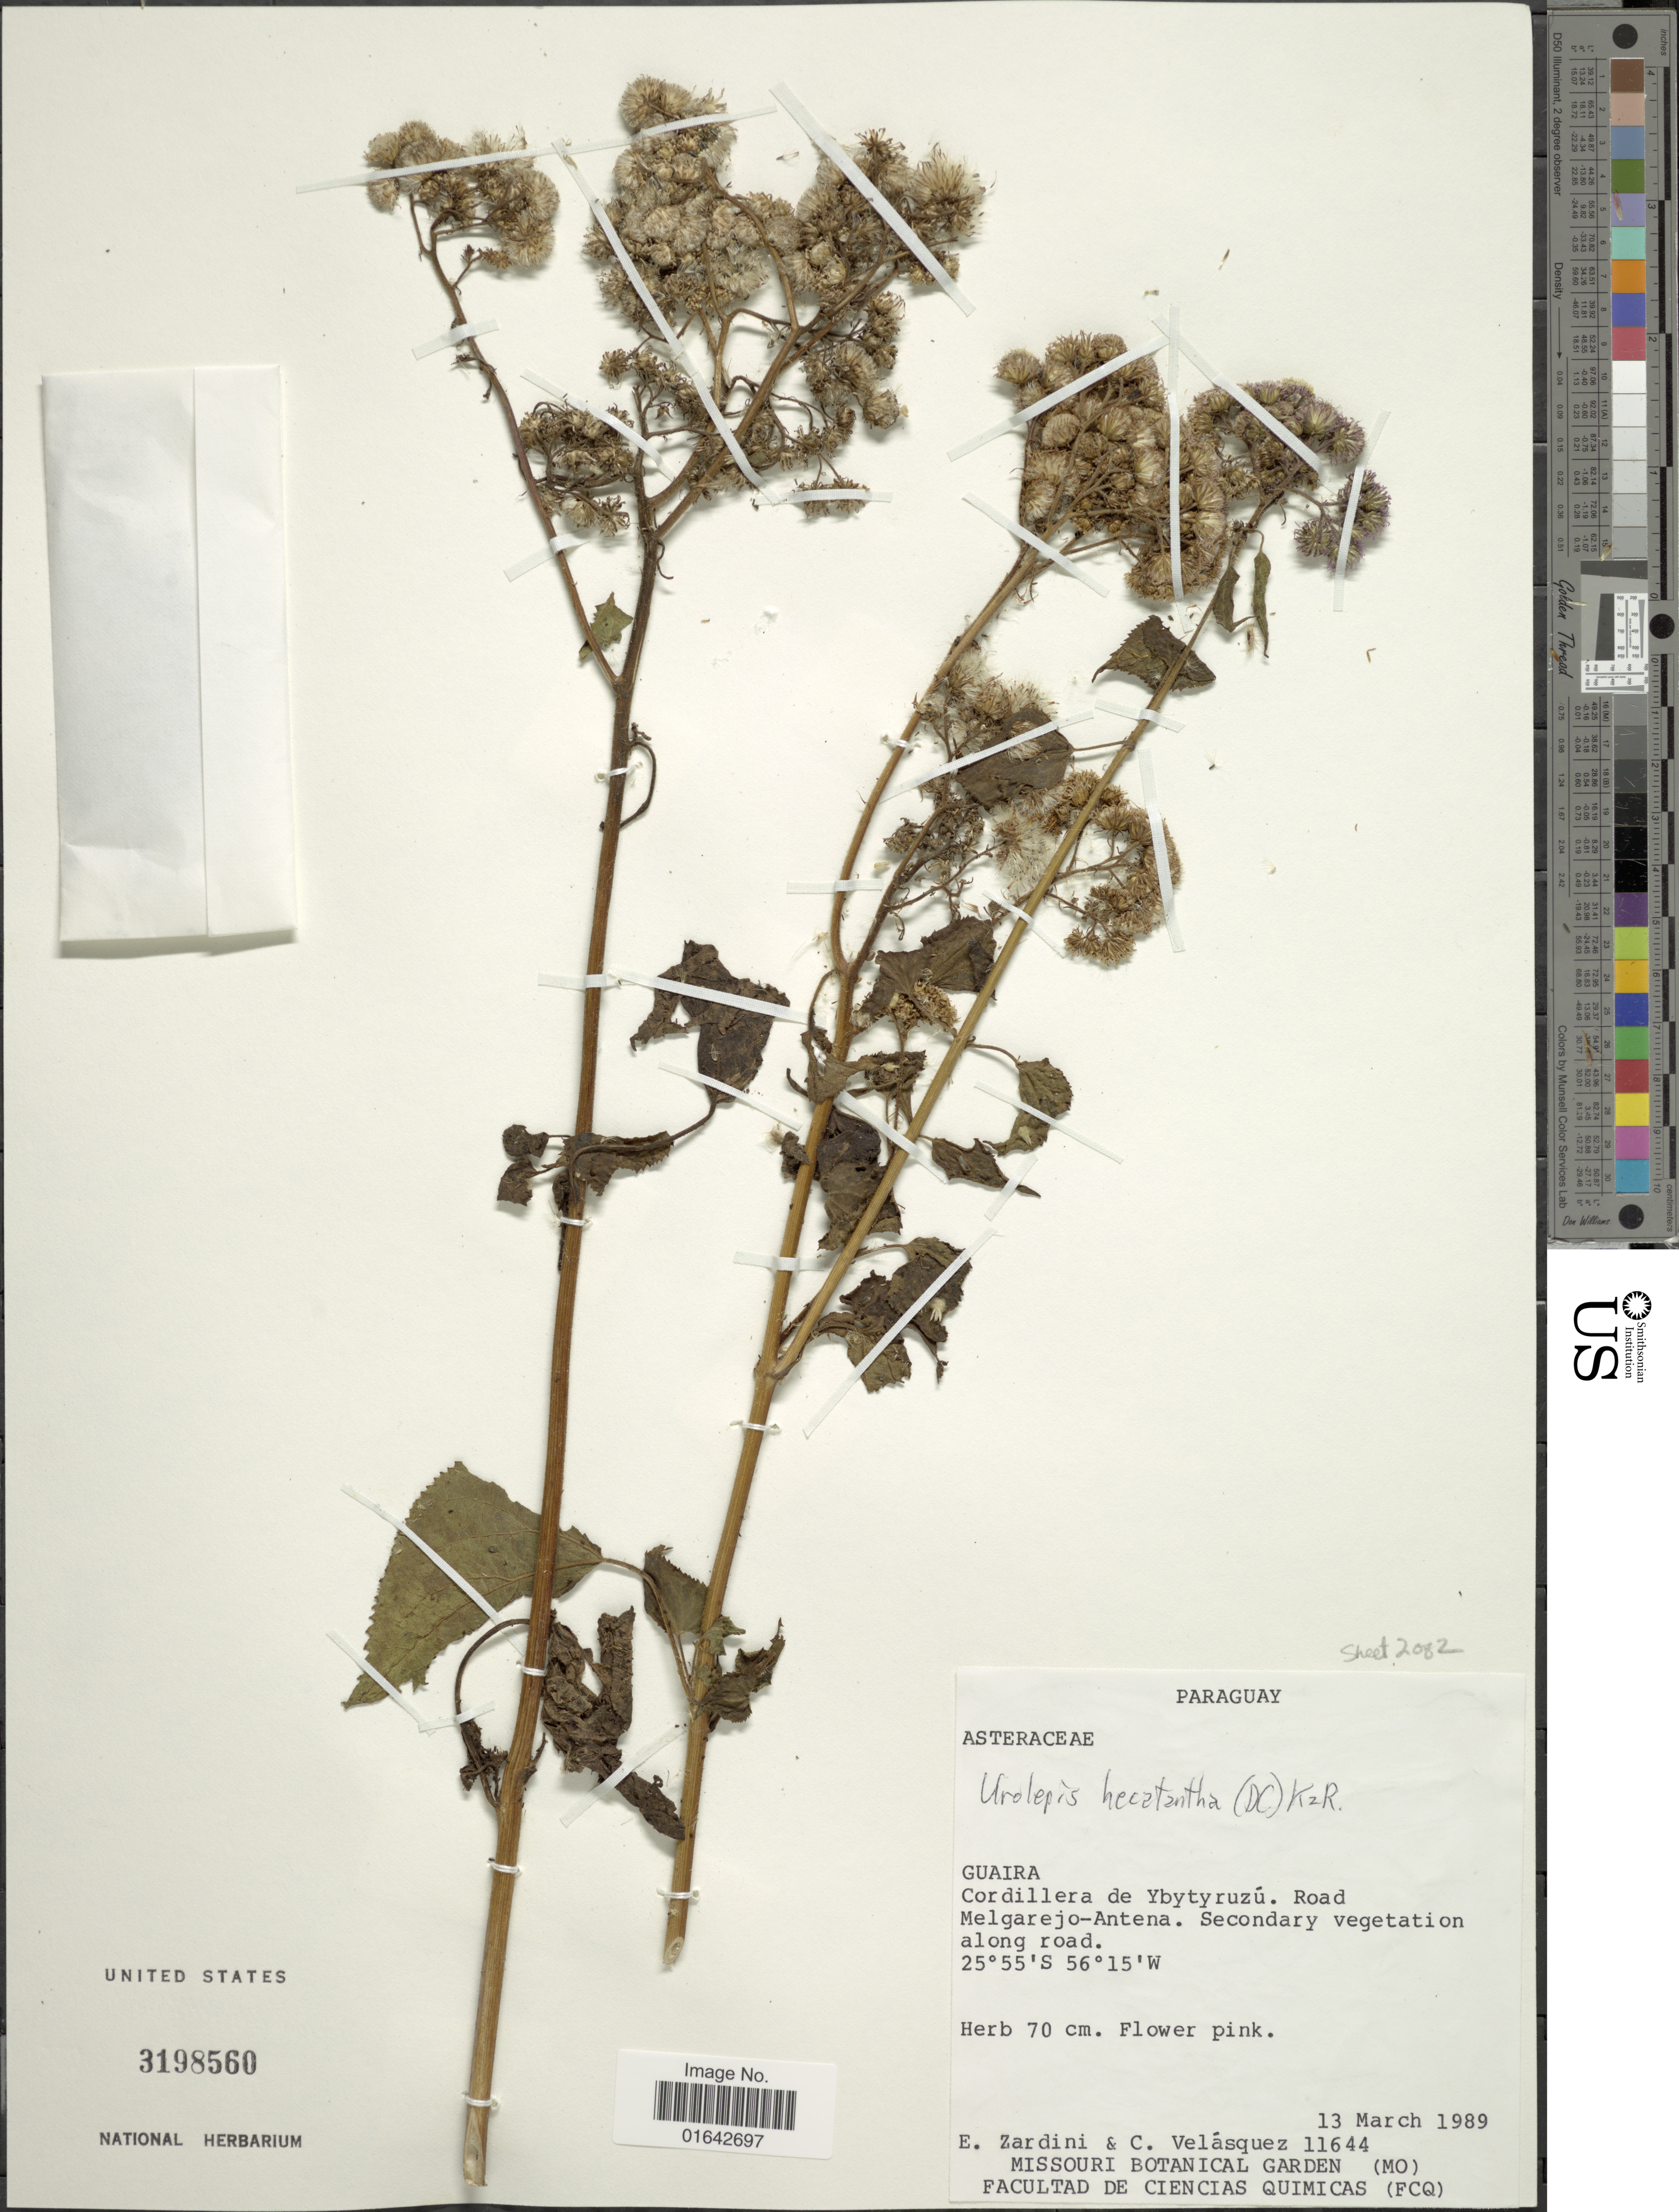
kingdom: Plantae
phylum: Tracheophyta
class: Magnoliopsida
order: Asterales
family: Asteraceae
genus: Urolepis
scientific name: Urolepis hecatantha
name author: (DC.) R.M. King & H. Rob.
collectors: E. M. Zardini & C. Velásquez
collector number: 11644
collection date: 1989-03-13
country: Paraguay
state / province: Guaira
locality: Guaira, Cordillera de Ybytyruzu, road Melgarejo-Antena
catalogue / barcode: US 3198560